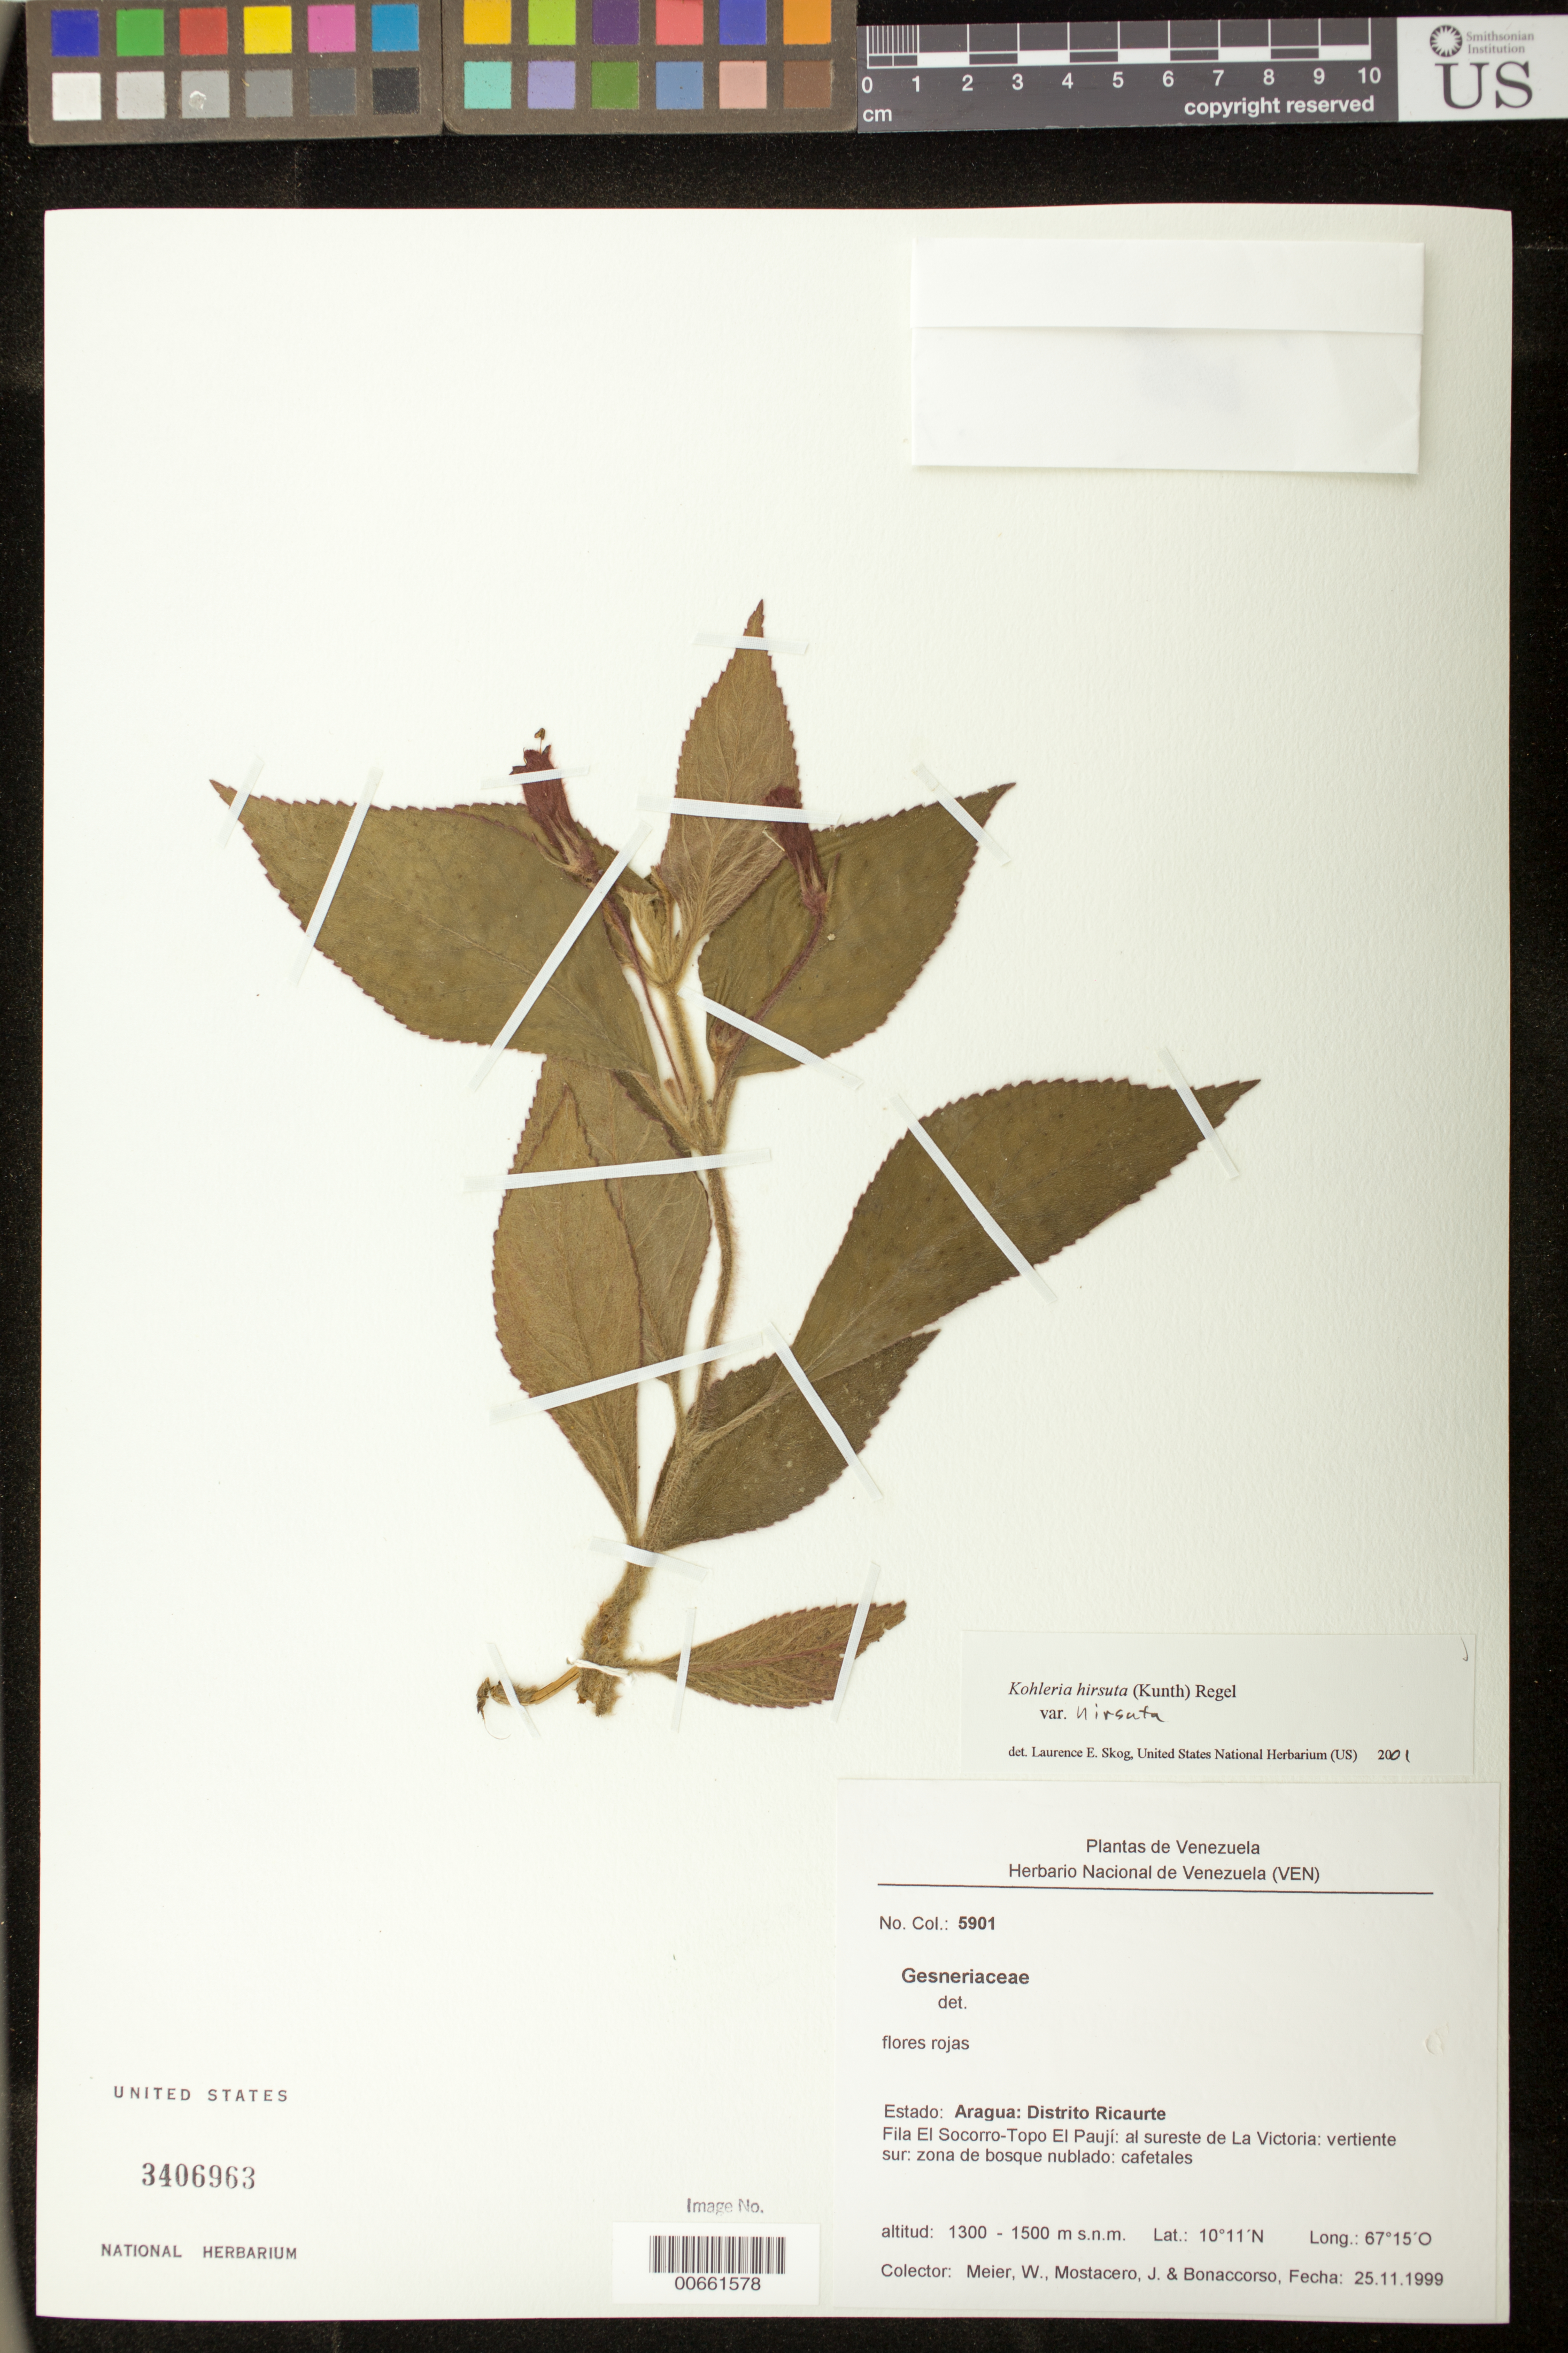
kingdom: Plantae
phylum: Tracheophyta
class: Magnoliopsida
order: Lamiales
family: Gesneriaceae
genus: Kohleria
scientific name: Kohleria hirsuta var. hirsuta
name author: (Kunth) Regel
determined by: Skog, Laurence E.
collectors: W. Meier, J. Mostacero & -. Bonaccorso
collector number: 5901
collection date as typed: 25 Nov 1999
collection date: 1999-11-25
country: Venezuela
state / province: Aragua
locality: Distrito Ricaurte; Fila El Socorro-Topo El Paují: al sureste de La Victoria: vertiente sur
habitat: Zona de bosque nublado: cafetales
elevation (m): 1300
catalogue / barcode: US 3406963